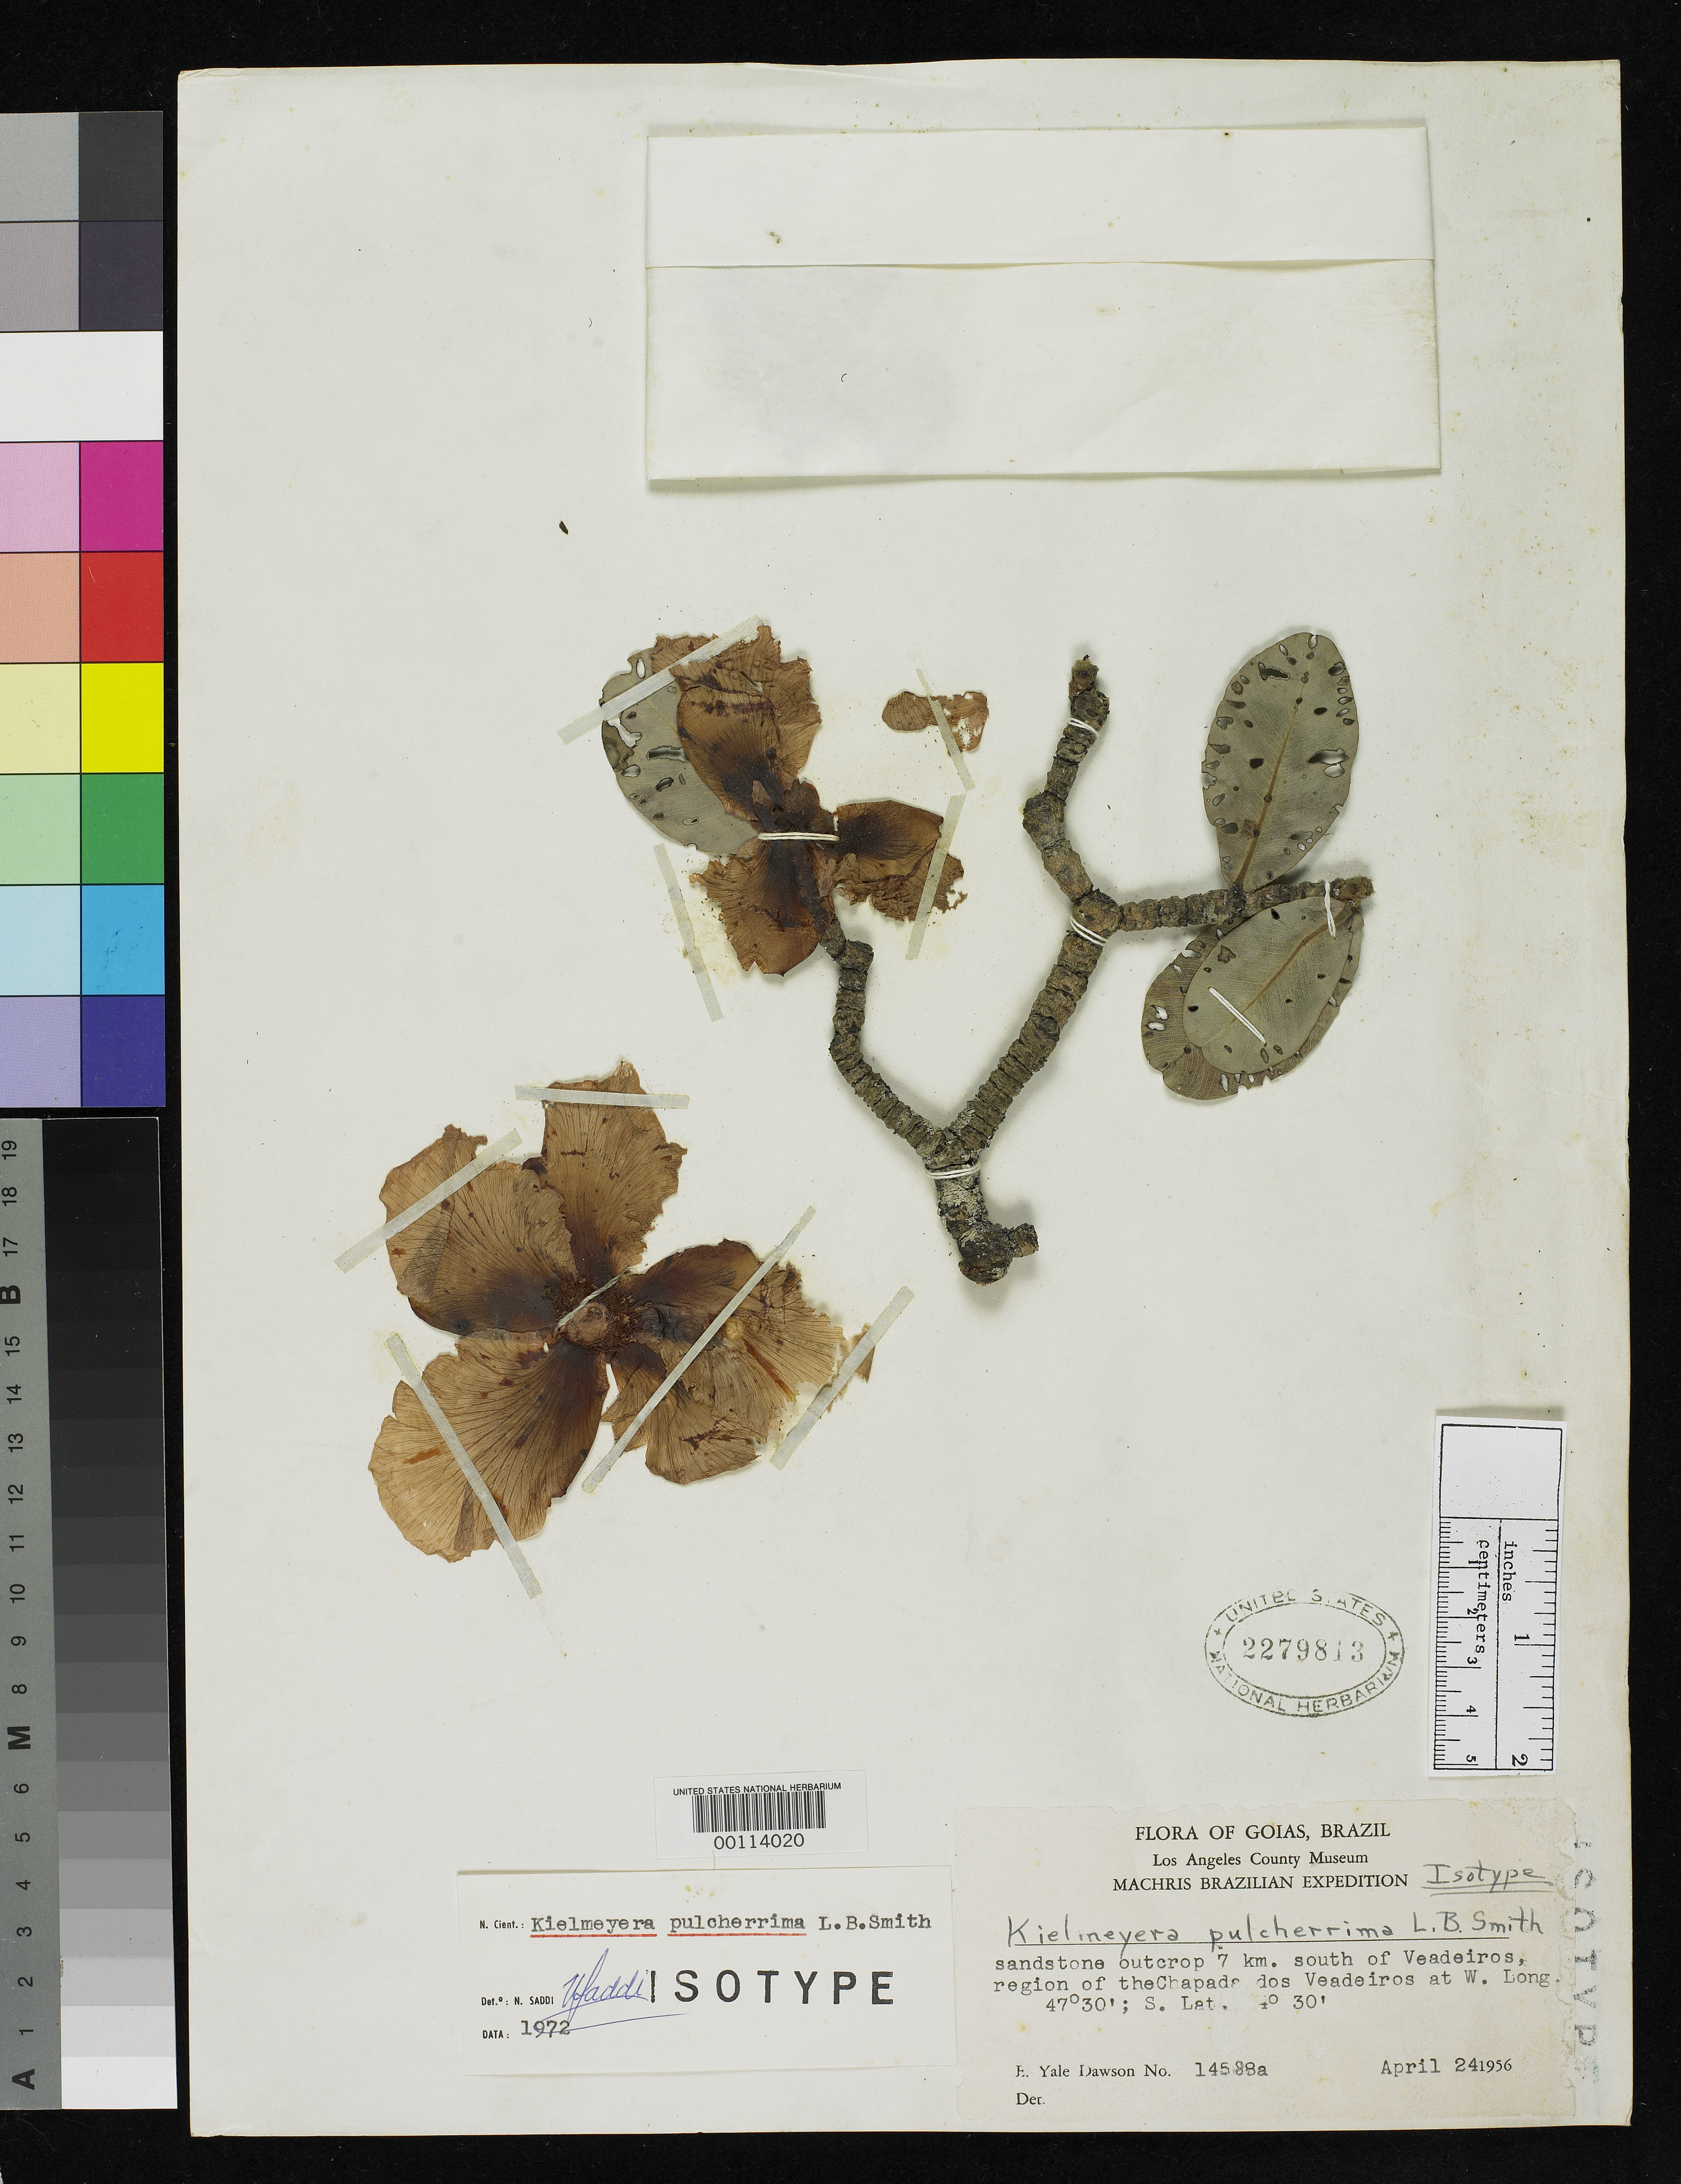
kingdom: Plantae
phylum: Tracheophyta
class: Magnoliopsida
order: Malpighiales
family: Calophyllaceae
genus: Kielmeyera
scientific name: Kielmeyera pulcherrima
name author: L.B. Sm.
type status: Isotype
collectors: E. Y. Dawson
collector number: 14588 a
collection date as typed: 24 Apr 1956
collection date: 1956-04-24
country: Brazil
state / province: Goiás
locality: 7 km S of Veadeiros, region of Chapada dos Veadeiro. (lat/long recorded as: lat=47:30:0:S long=:::)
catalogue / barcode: US 2279813